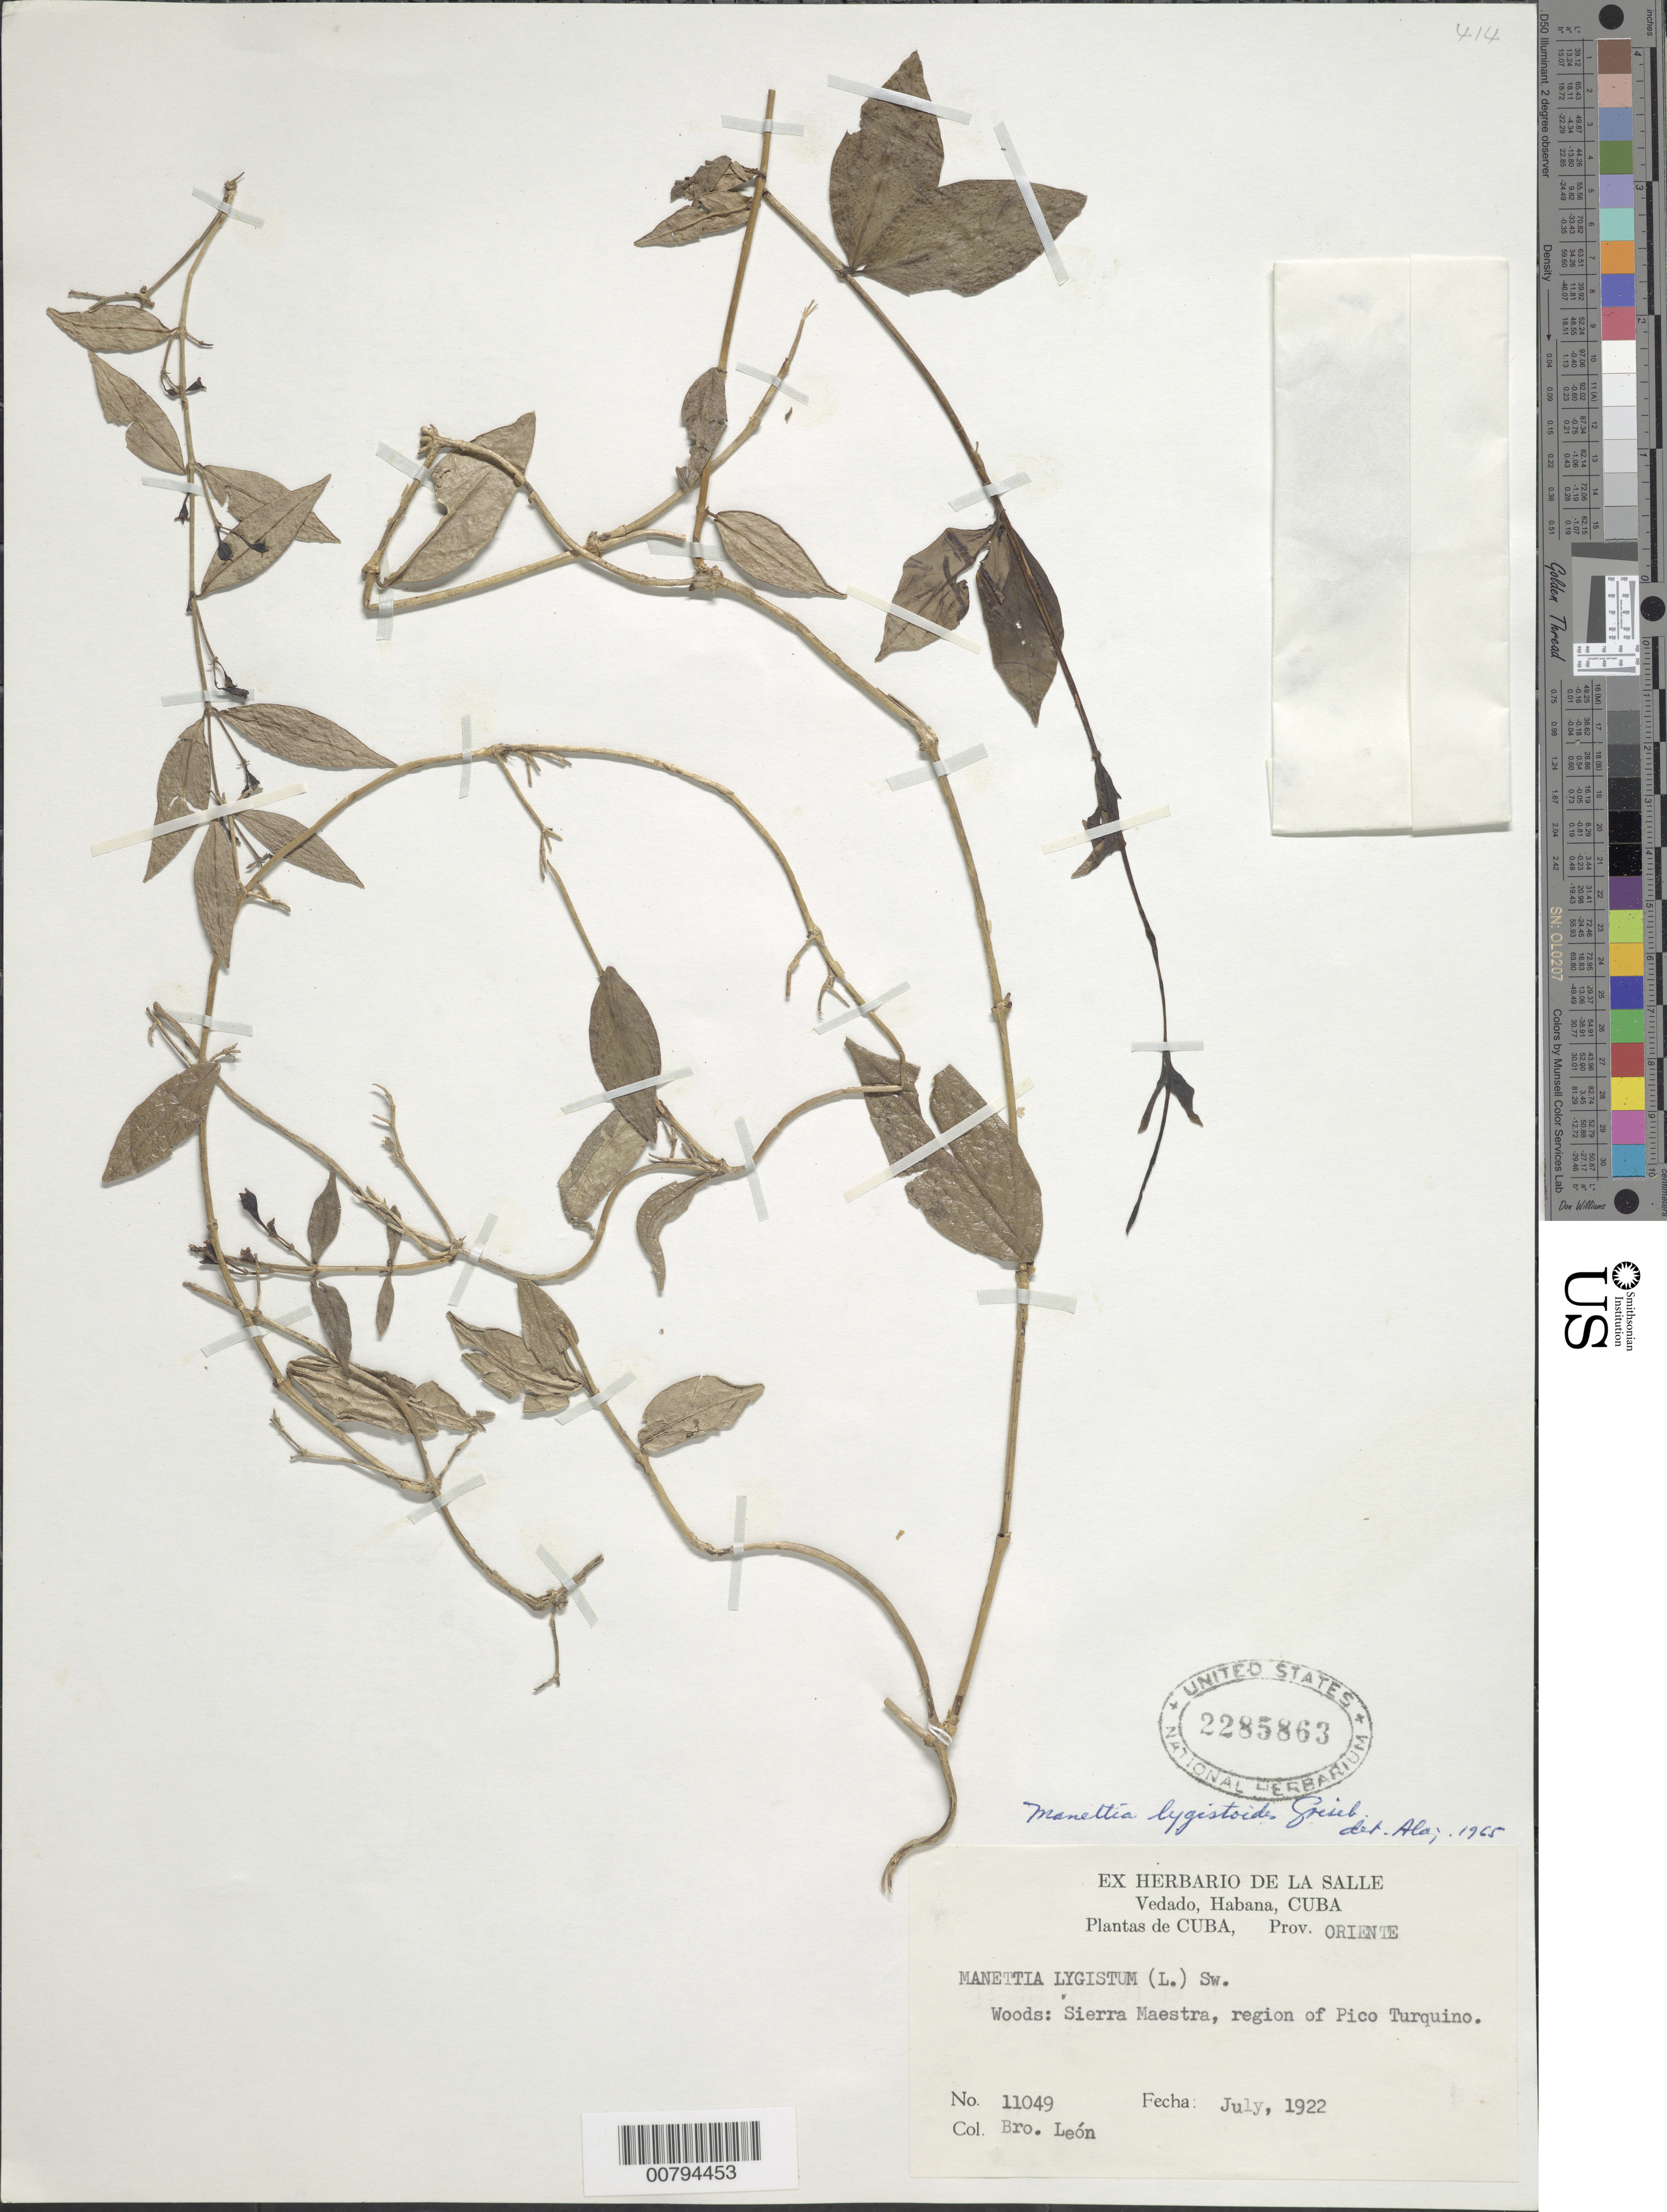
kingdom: Plantae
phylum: Tracheophyta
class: Magnoliopsida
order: Gentianales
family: Rubiaceae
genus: Manettia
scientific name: Manettia lygistum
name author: (L.) Sw.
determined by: Liogier, Alain H.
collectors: Bro. León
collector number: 11049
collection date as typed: Jul 1922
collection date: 1922-07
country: Cuba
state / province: Oriente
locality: Sierra Maestra, region of Pico Turquino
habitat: Woods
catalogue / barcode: US 2285863